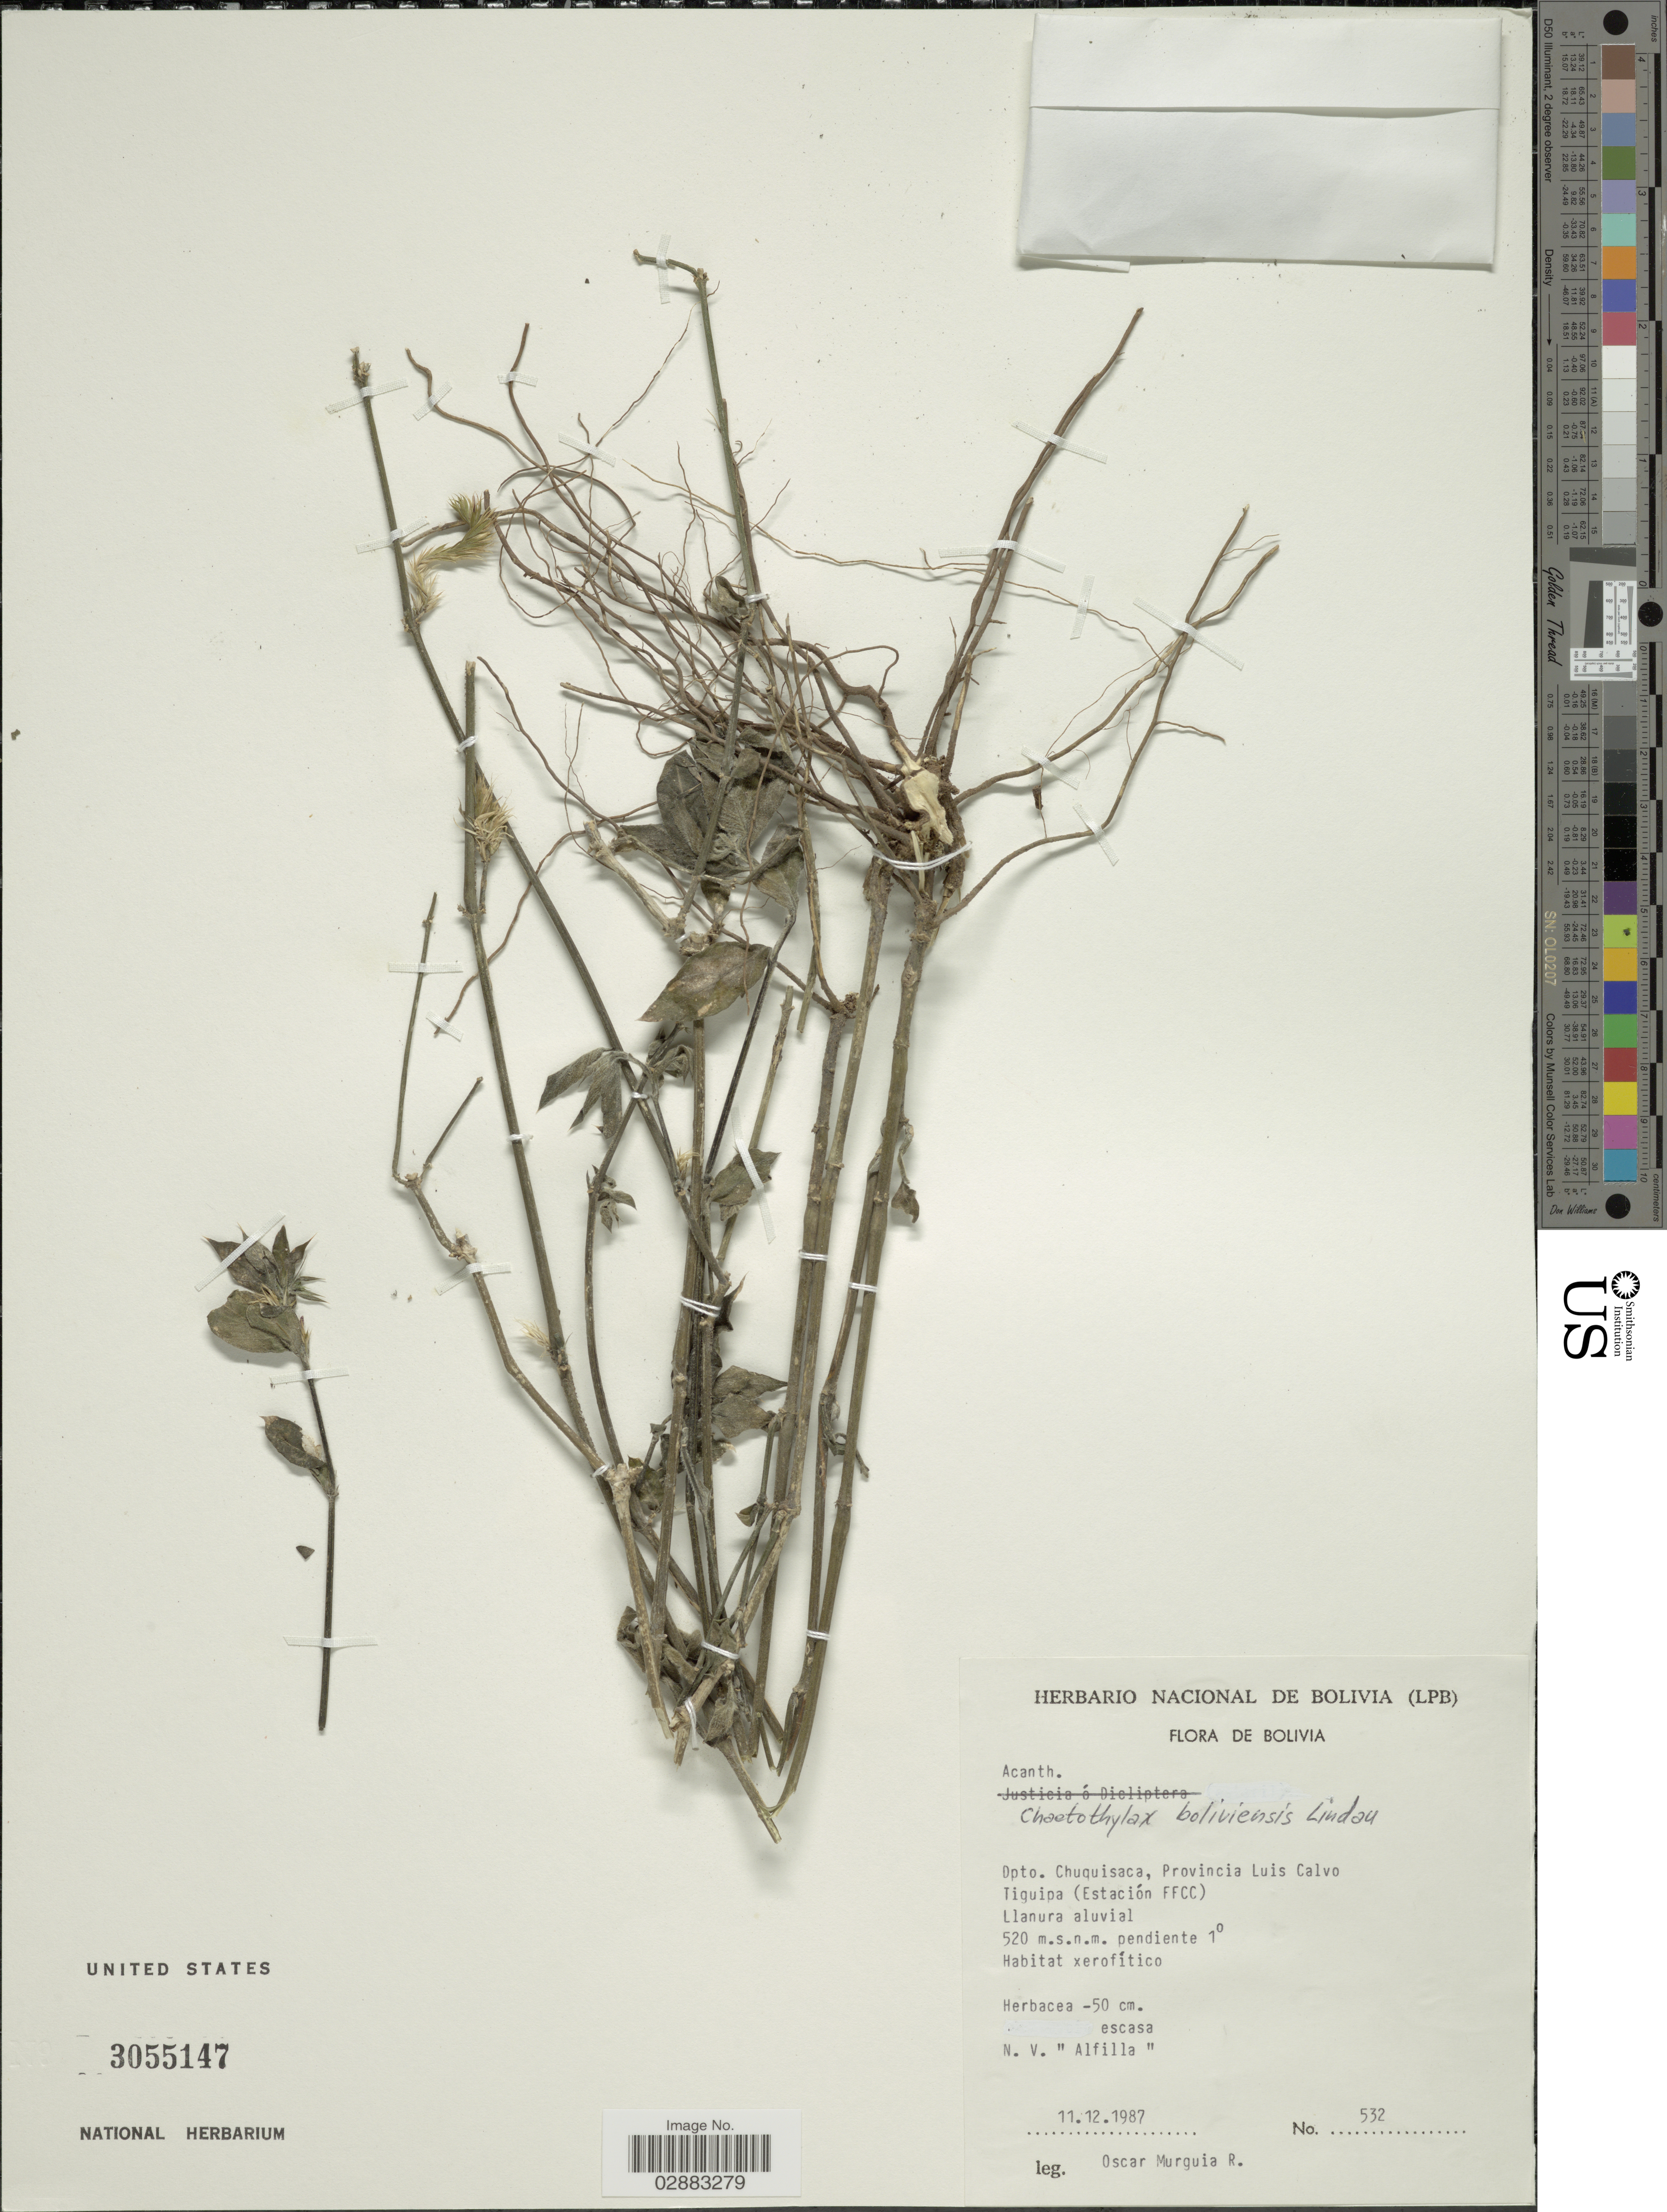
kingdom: Plantae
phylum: Tracheophyta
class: Magnoliopsida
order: Lamiales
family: Acanthaceae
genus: Justicia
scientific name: Justicia goudotii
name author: V.A.W. Graham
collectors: O. Murguia R.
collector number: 532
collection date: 1987-12-11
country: Bolivia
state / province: Chuquisaca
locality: Dpto. Chuquisaca, Provincia Luis Calvo. Tiguipa (Estación FFCC).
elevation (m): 520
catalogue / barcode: US 3055147